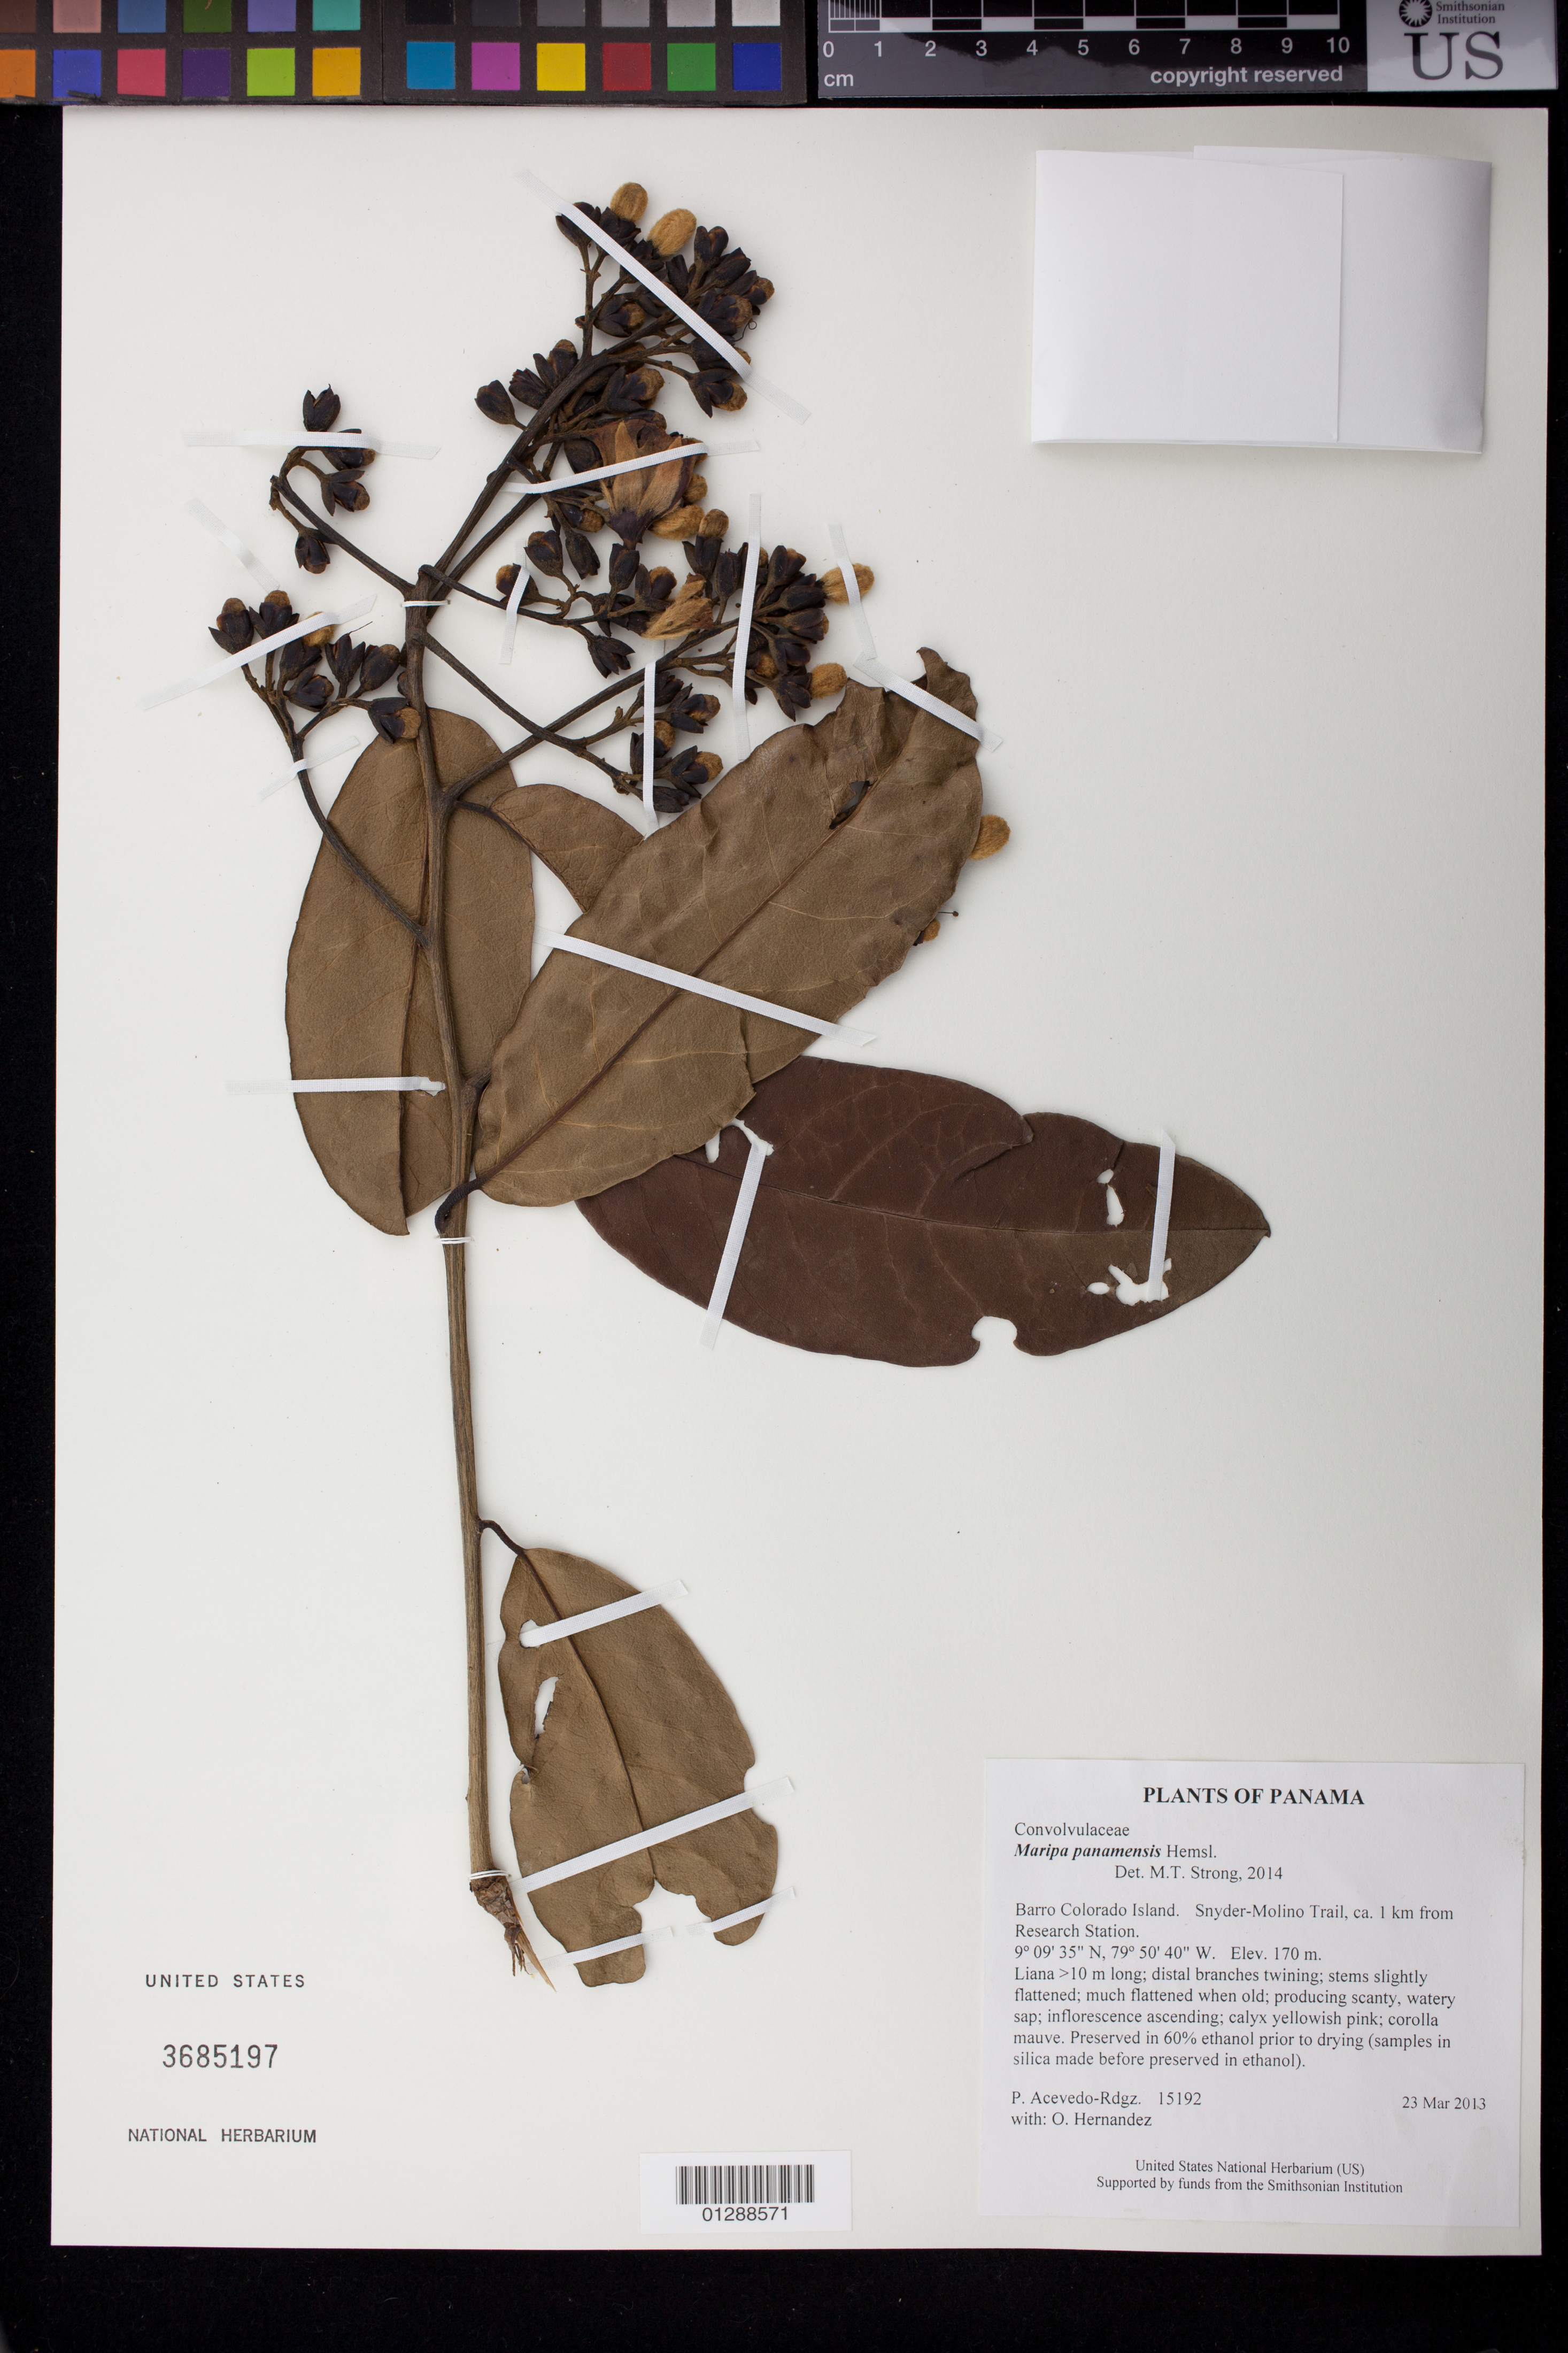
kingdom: Plantae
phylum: Tracheophyta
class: Magnoliopsida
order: Solanales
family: Convolvulaceae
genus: Maripa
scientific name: Maripa panamensis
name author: Hemsl.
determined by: Strong, M. T., (US), Smithsonian Institution - National Museum of Natural History (UNITED STATES)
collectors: P. Acevedo-Rodr. & O. Hernandez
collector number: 15192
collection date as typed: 23 Mar 2013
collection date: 2013-03-23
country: Panama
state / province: Panamá Oeste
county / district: Canal Zone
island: Barro Colorado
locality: Snyder-Molino Trail, ca. 1 km from Research Station.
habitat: Along trail.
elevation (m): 170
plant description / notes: US, PMA, NY; SEE WOOD COLLECTION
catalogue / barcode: US 3685197